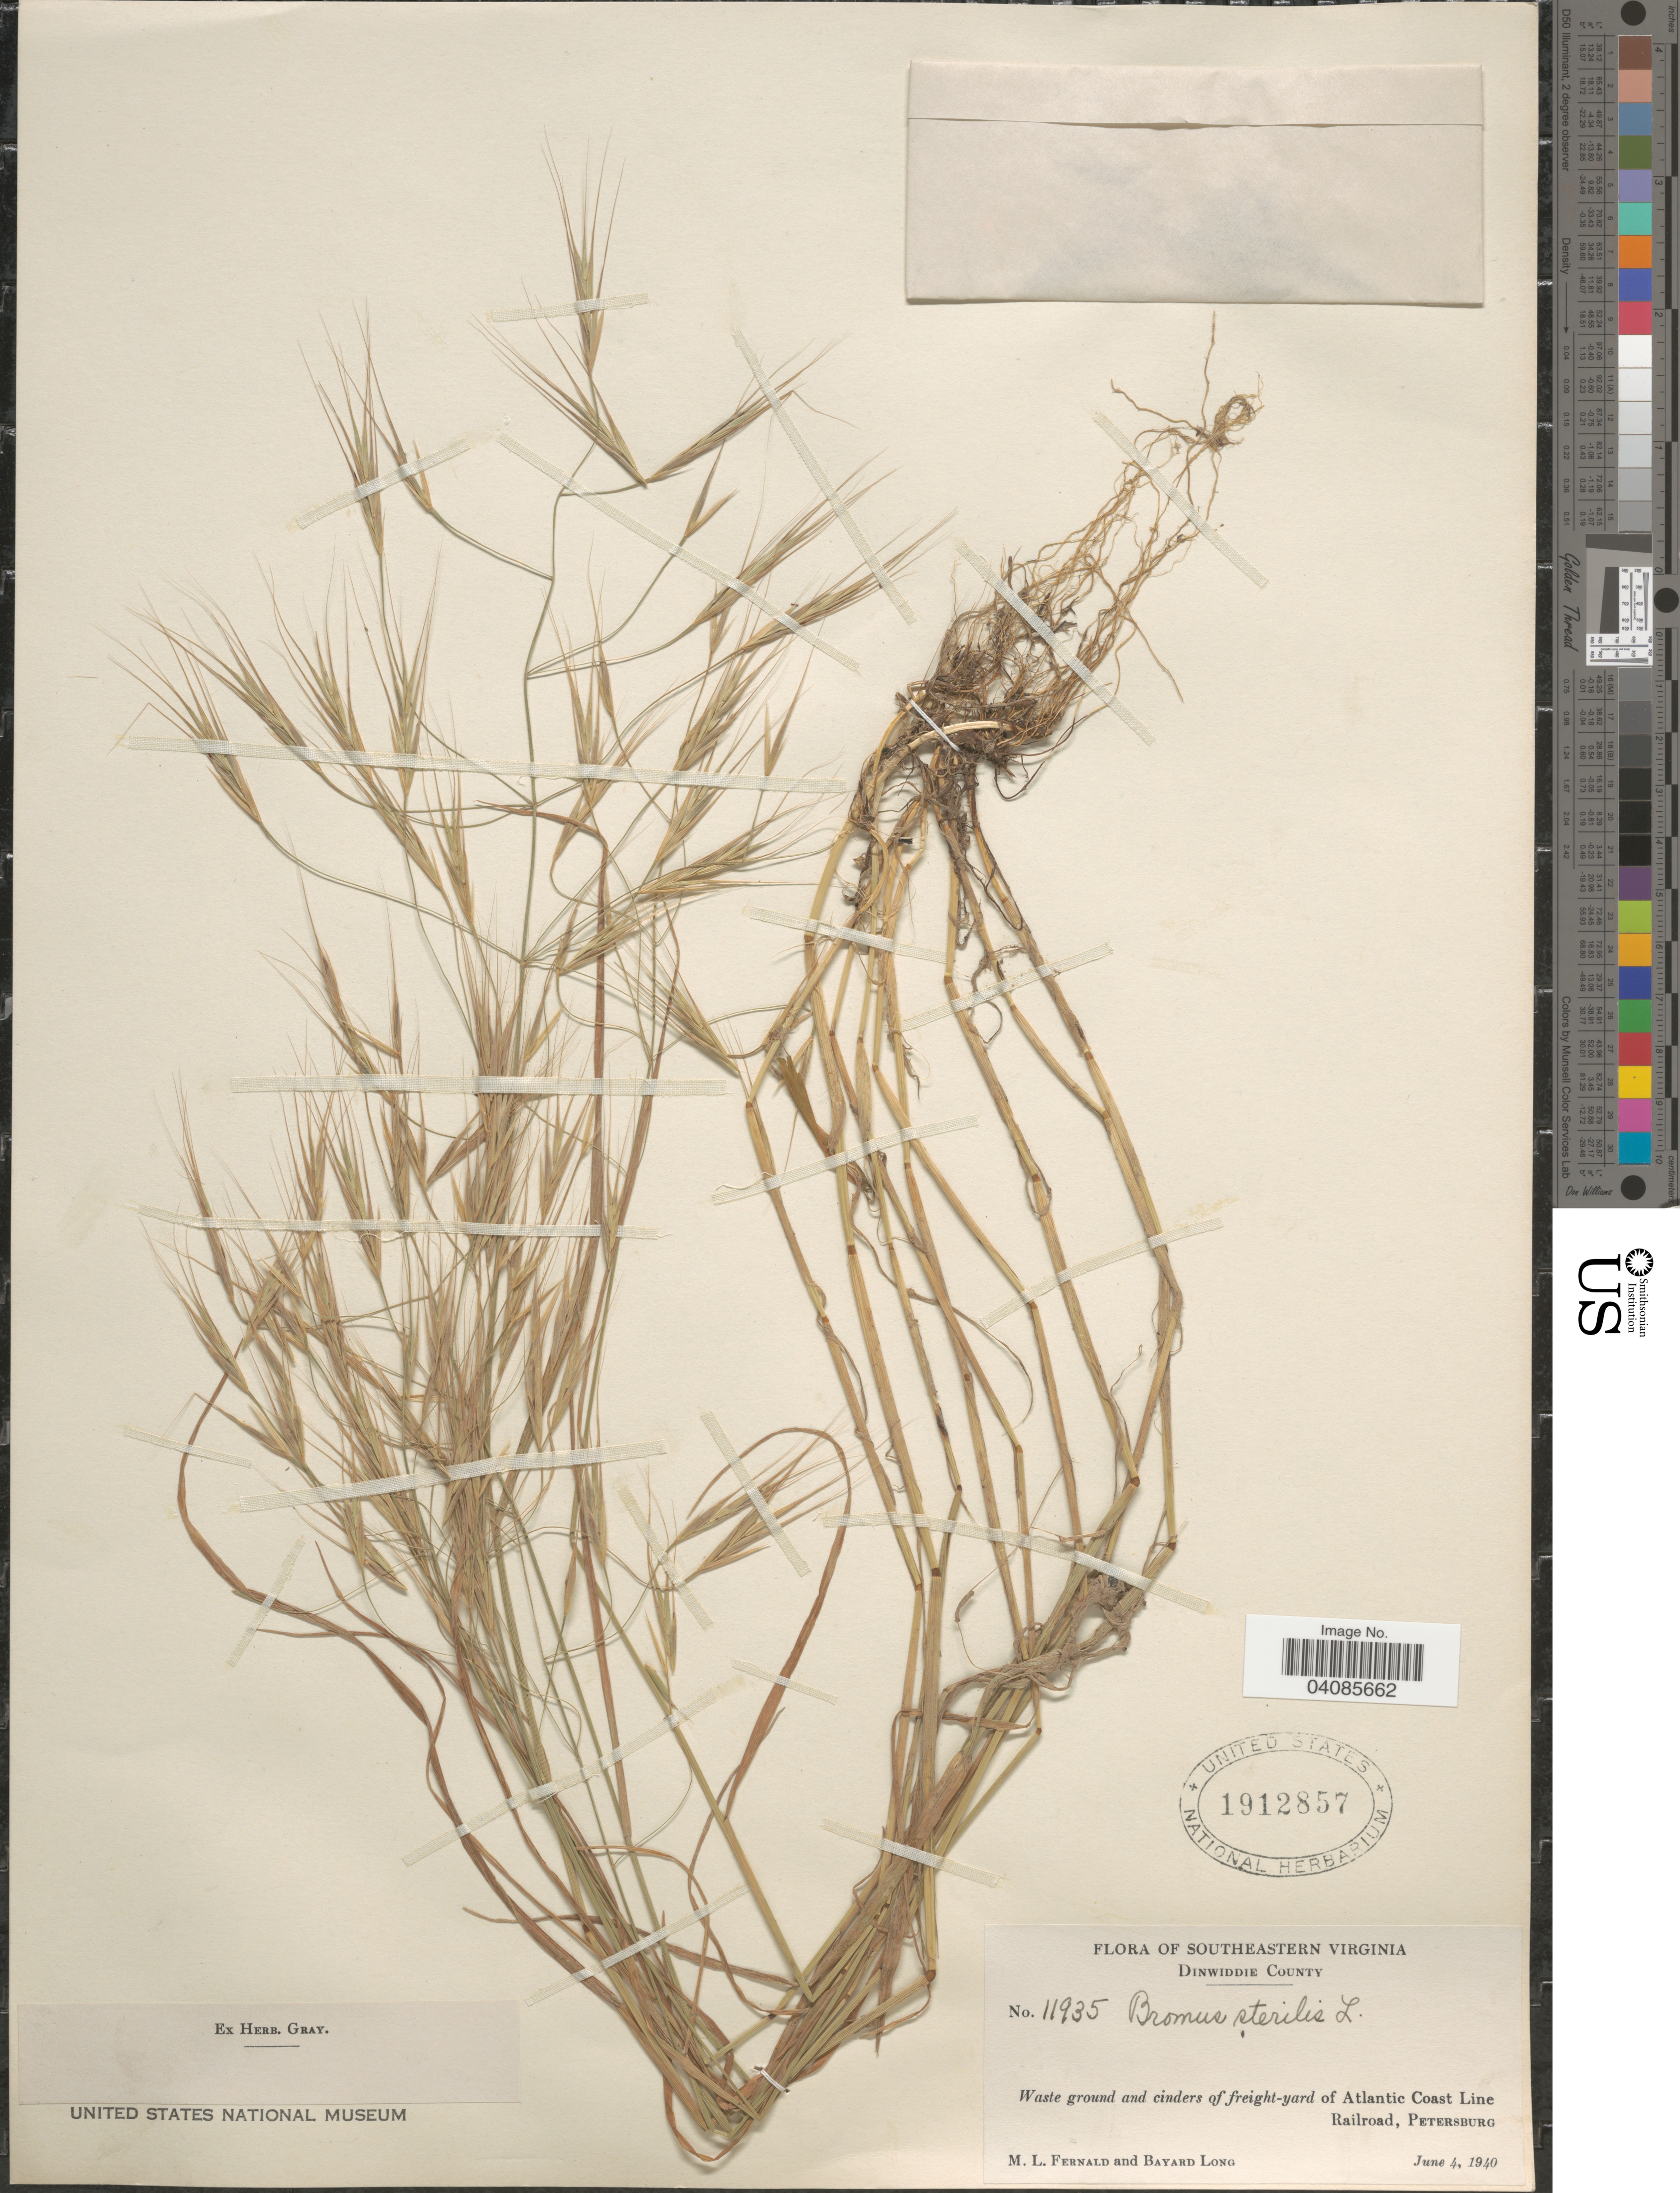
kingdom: Plantae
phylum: Tracheophyta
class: Liliopsida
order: Poales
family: Poaceae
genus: Bromus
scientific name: Bromus sterilis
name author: L.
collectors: M. L. Fernald & B. Long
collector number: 11935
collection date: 1940-06-04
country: United States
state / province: Virginia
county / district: Dinwiddie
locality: Southeastern Virginia. Dinwiddie County. Waste ground and cinders of freight-yard of Atlantic Coast Line Railroad, Petersburg.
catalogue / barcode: US 1912857